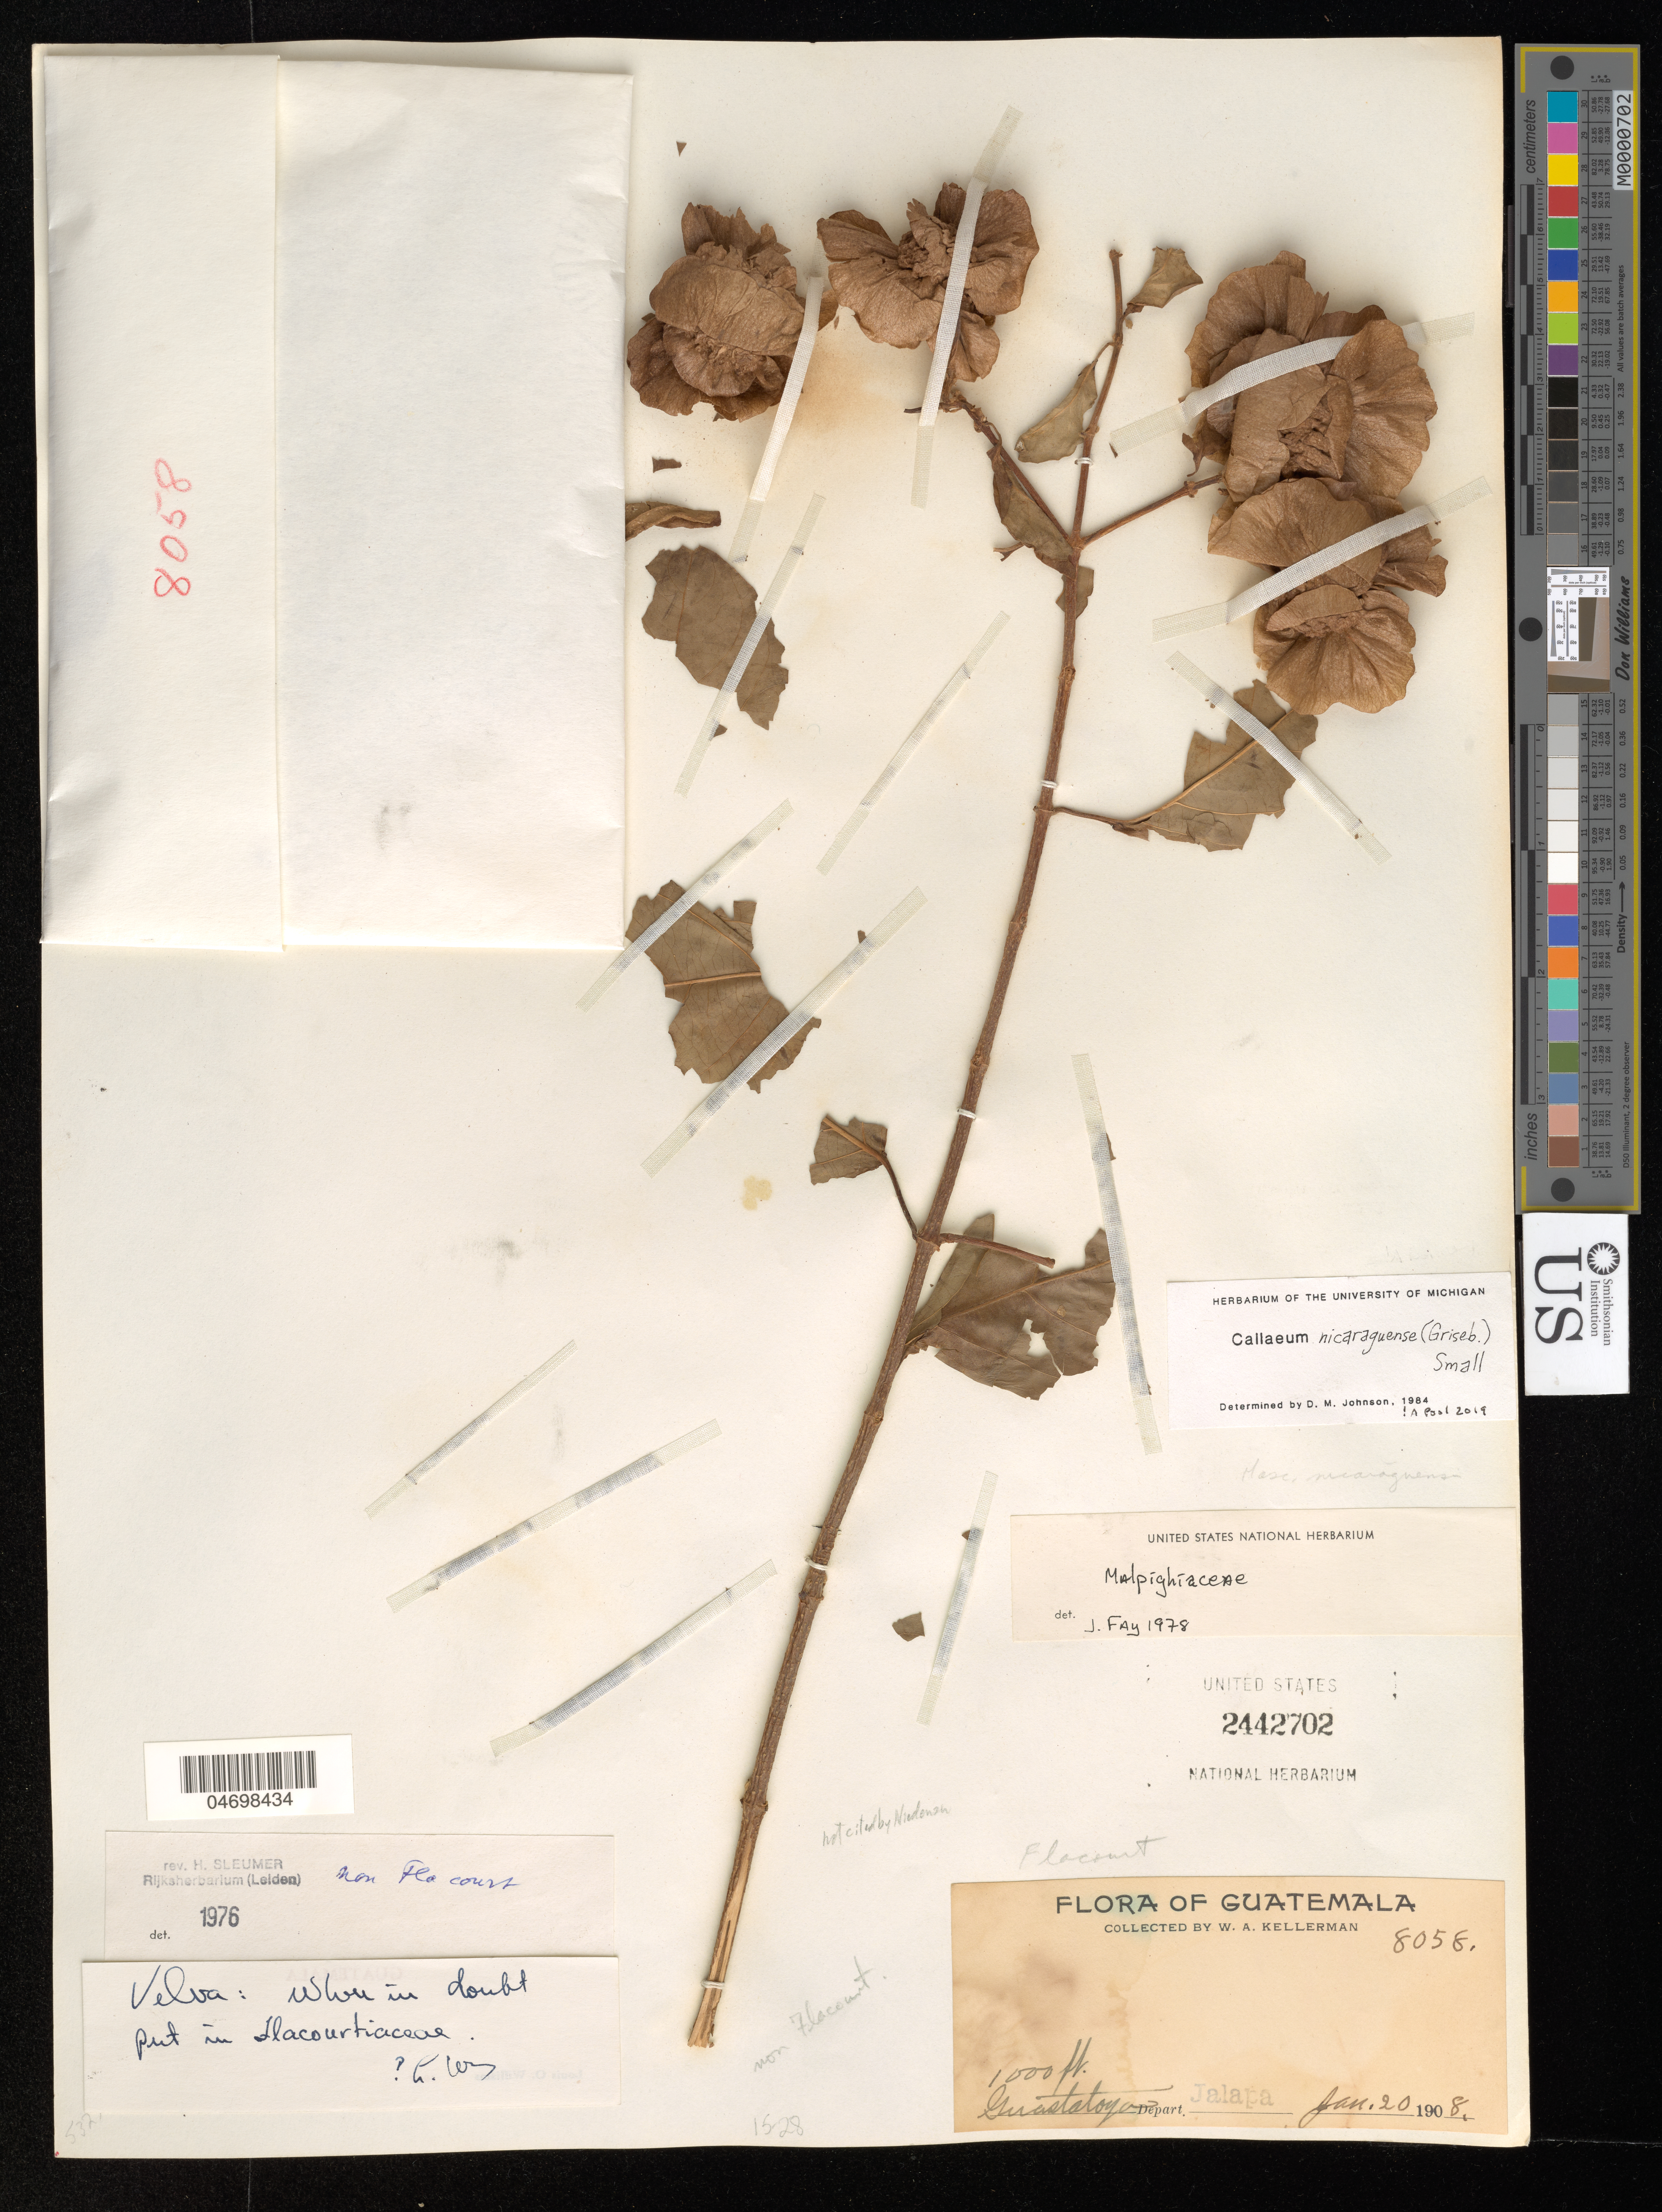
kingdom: Plantae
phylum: Tracheophyta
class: Magnoliopsida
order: Malpighiales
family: Malpighiaceae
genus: Callaeum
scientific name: Callaeum nicaraguense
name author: (Griseb.) Small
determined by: Pool, A., (MO), Missouri Botanical Garden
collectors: W. A. Kellerman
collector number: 8058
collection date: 1908-01-20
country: Guatemala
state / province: Jalapa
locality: Guastatoya.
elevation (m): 305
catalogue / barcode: US 2442702